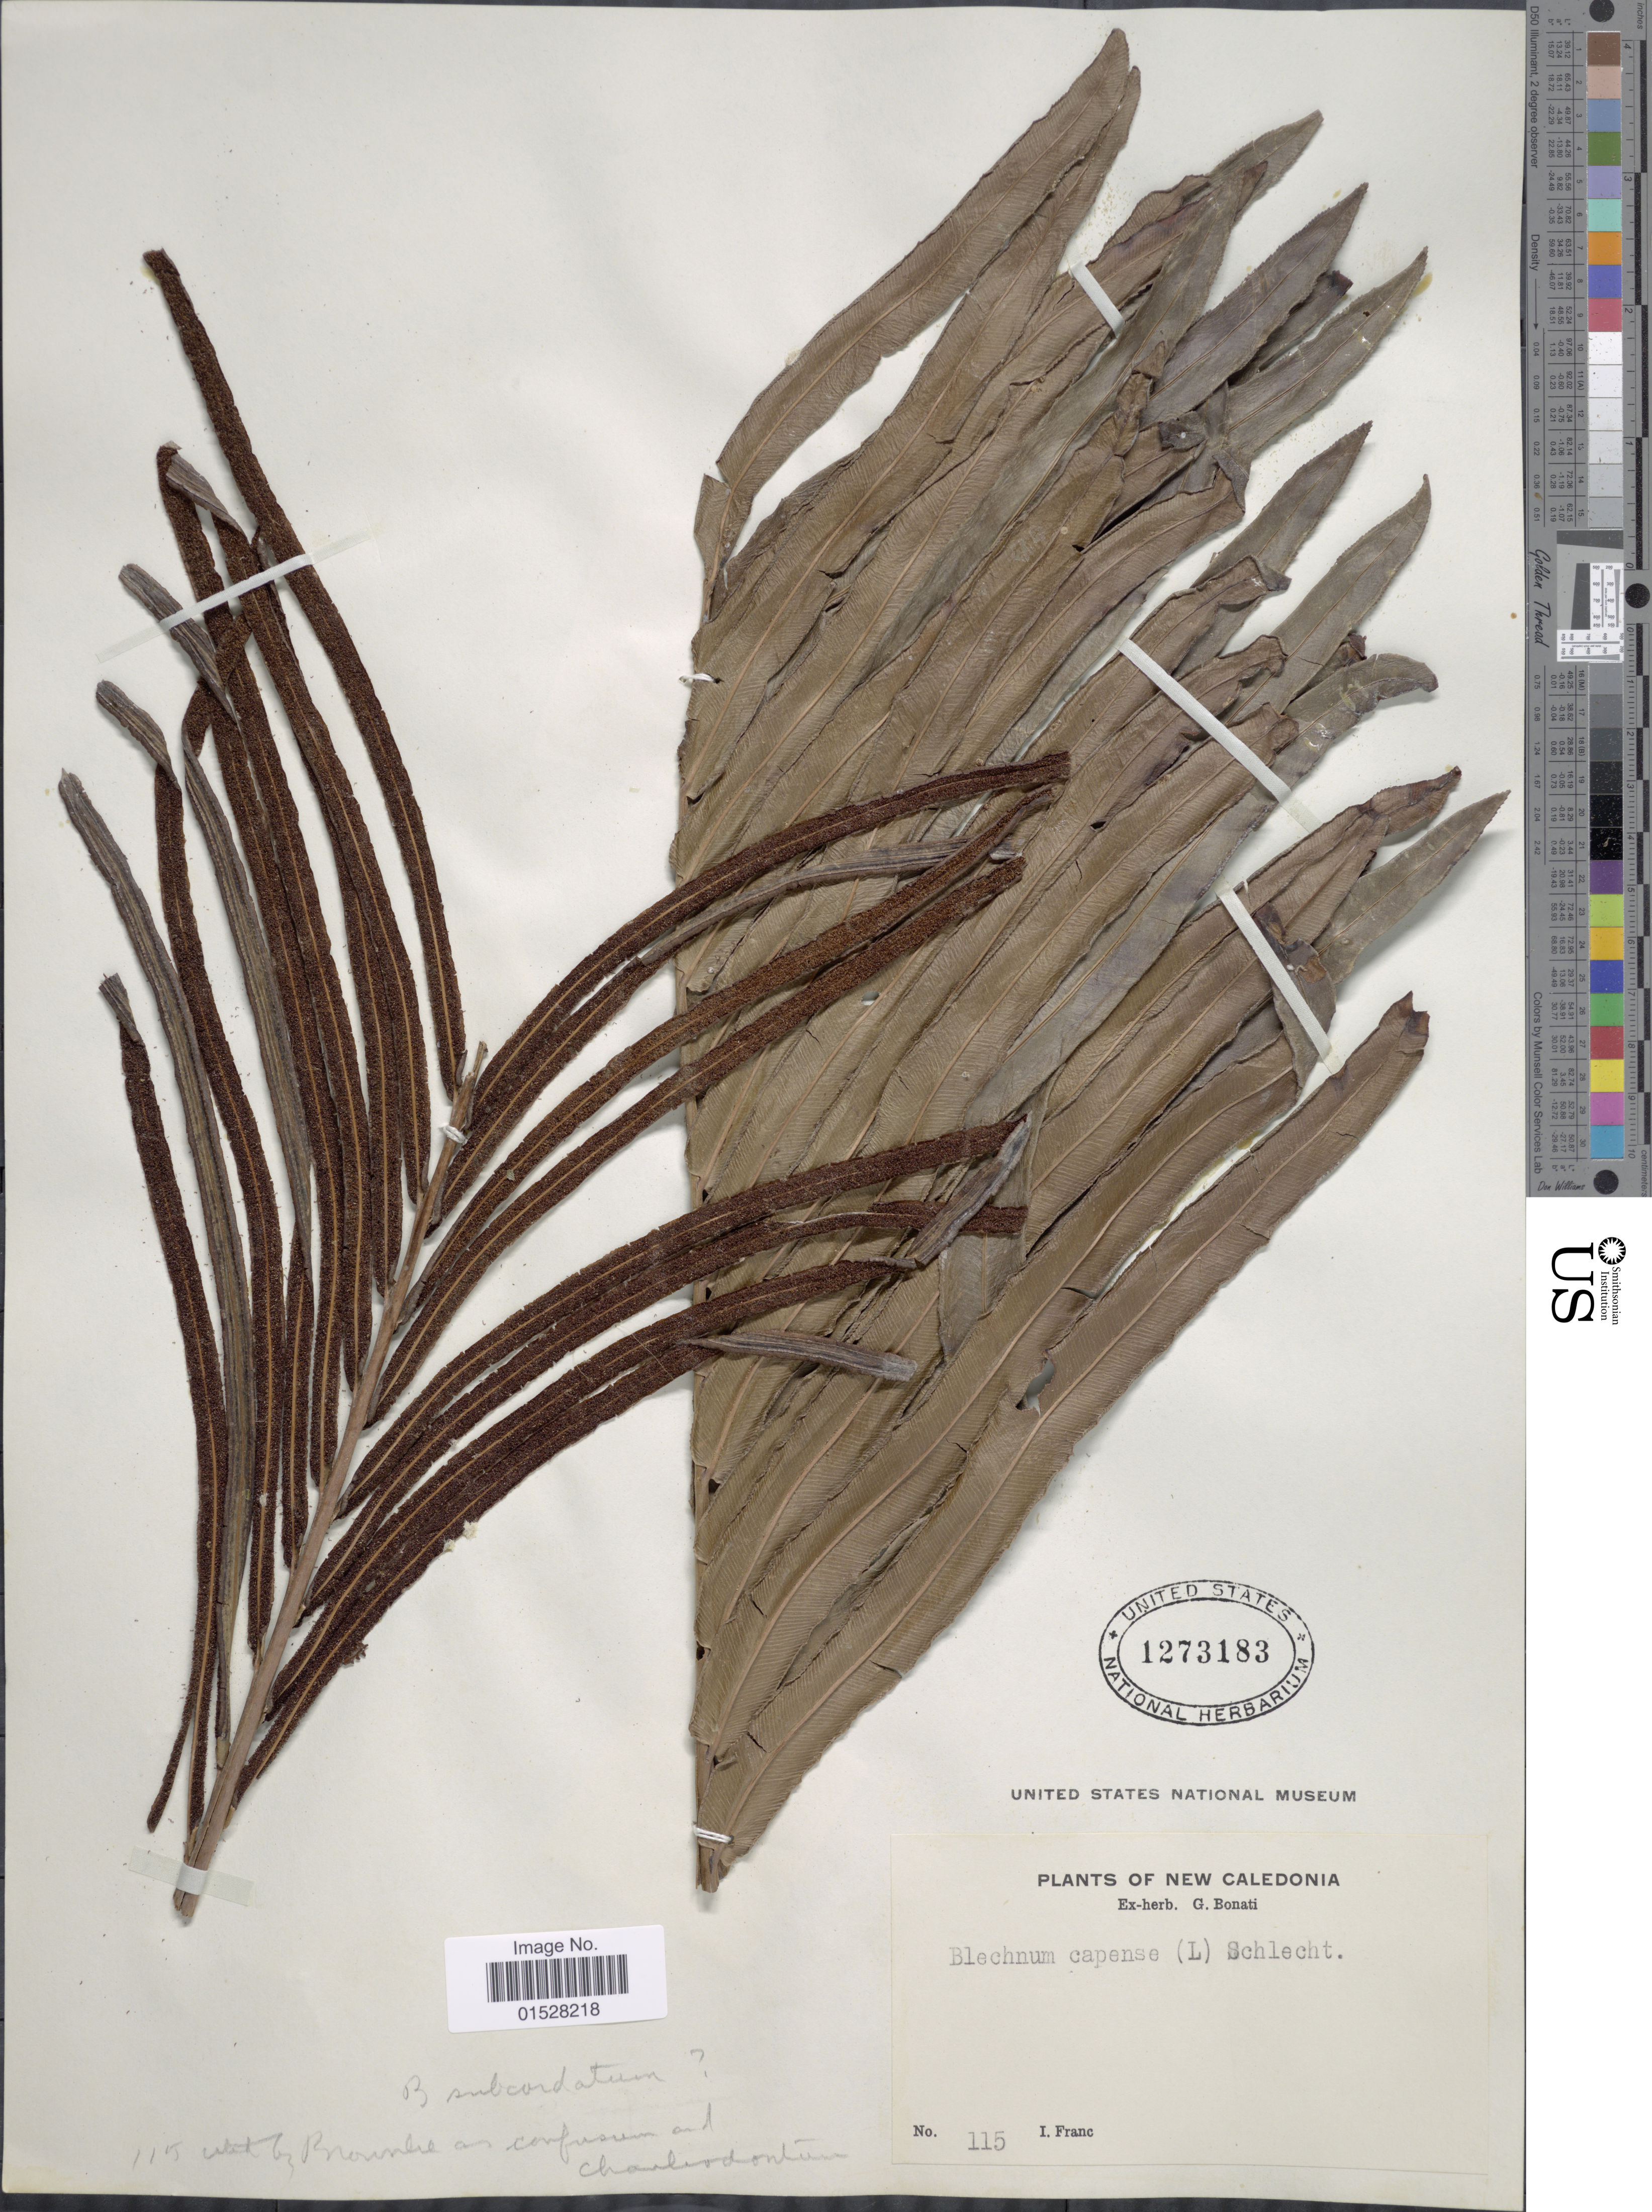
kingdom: Plantae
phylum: Tracheophyta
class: Polypodiopsida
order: Polypodiales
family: Blechnaceae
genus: Blechnum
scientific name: Blechnum subcordatum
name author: (E. Fourn.) Brownlie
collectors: I. Franc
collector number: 115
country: New Caledonia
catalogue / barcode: US 1273183